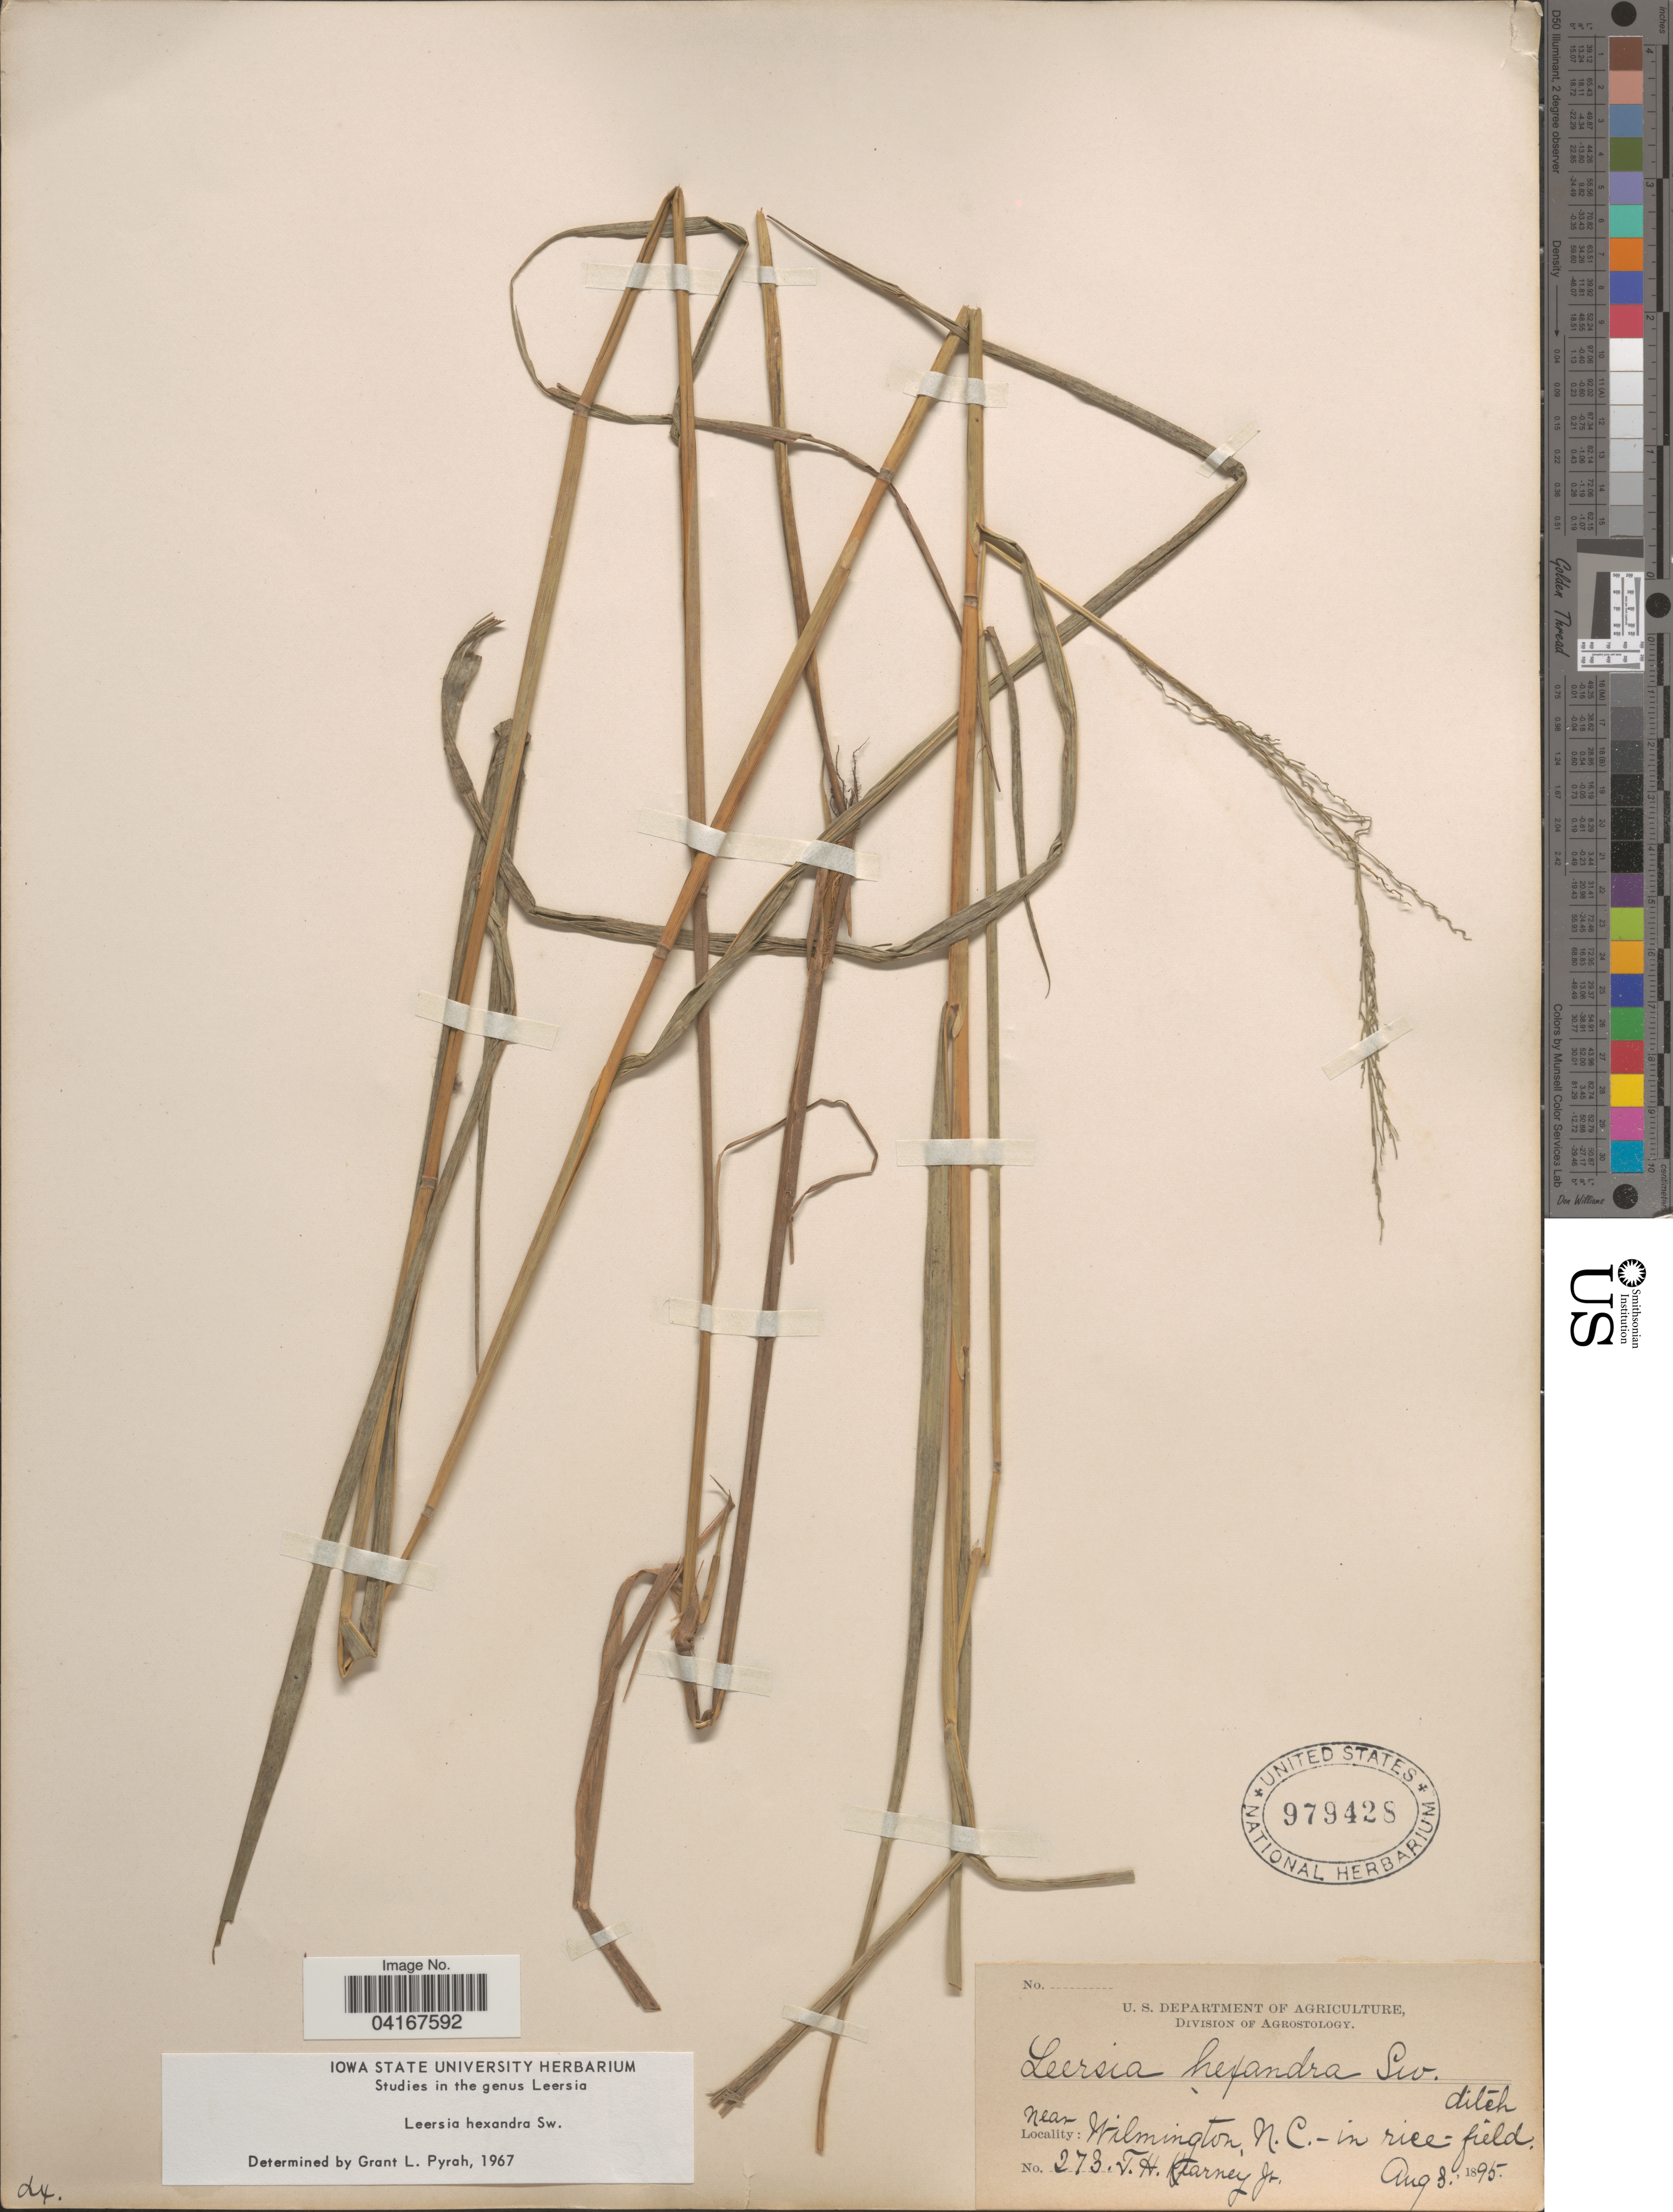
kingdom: Plantae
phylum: Tracheophyta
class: Liliopsida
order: Poales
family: Poaceae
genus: Leersia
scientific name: Leersia hexandra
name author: Sw.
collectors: T. H. Kearney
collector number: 273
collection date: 1895-08-03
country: United States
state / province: North Carolina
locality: Near Wilmington.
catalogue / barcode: US 979428